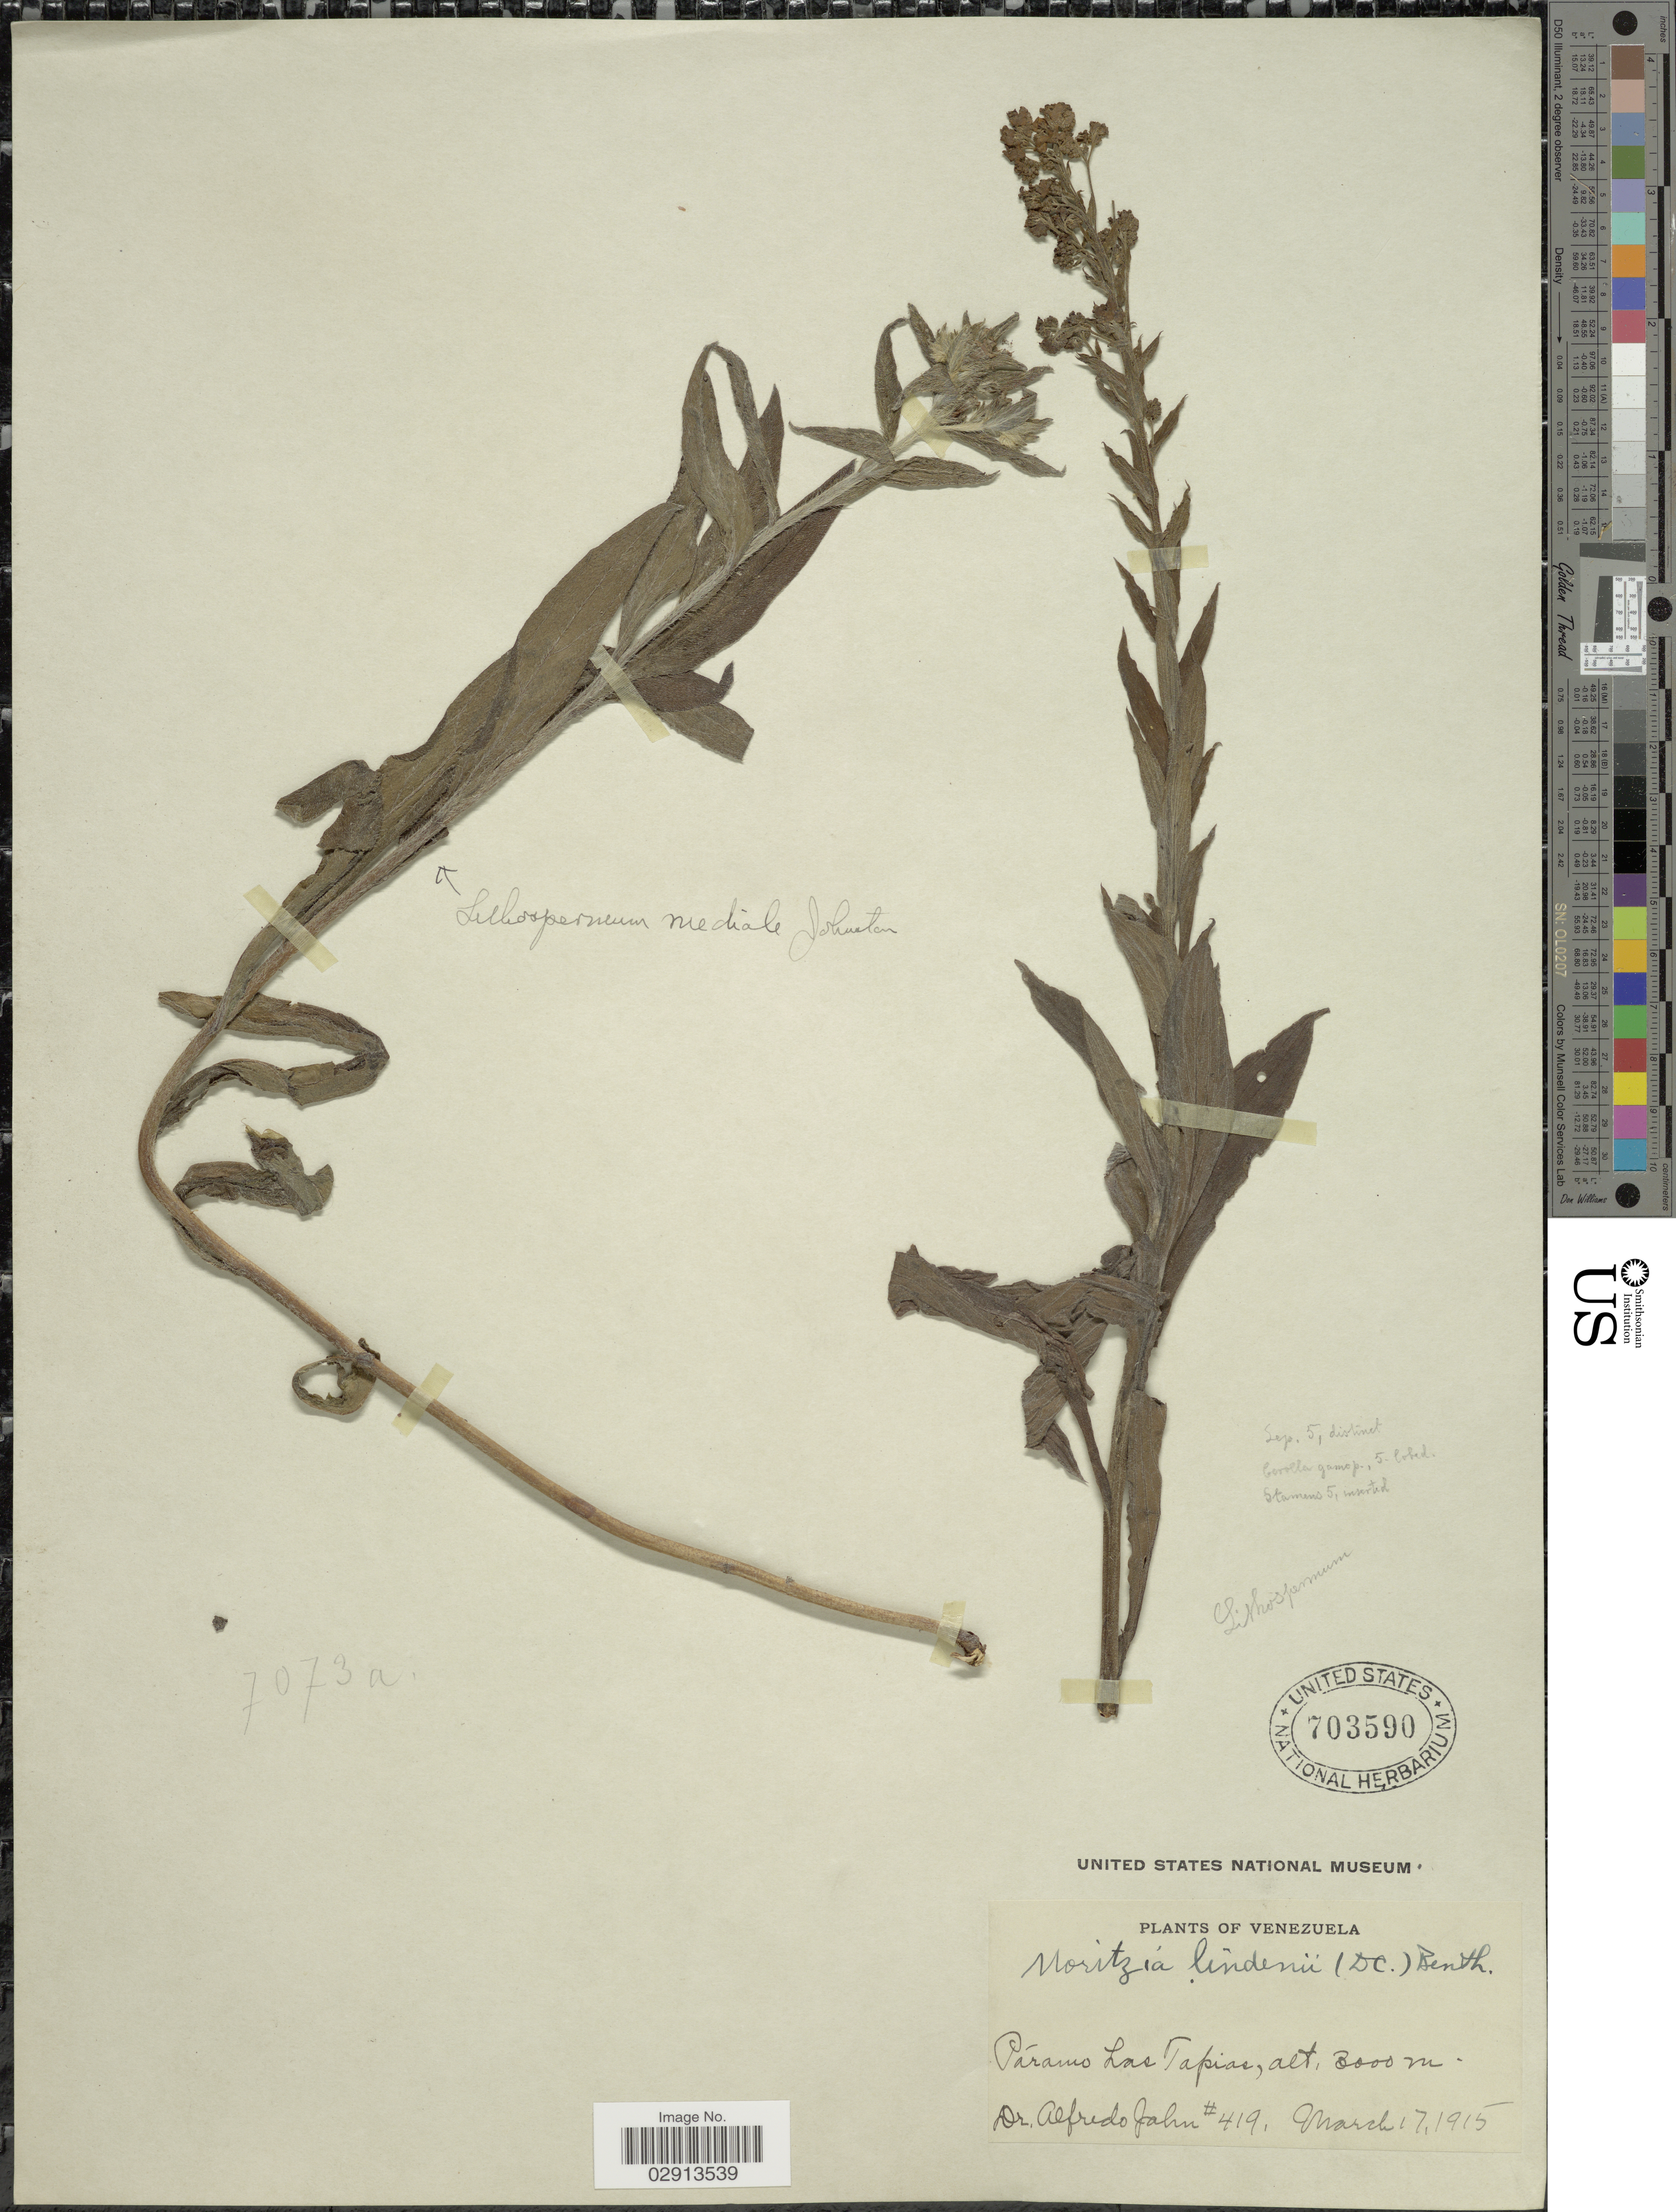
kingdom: Plantae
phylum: Tracheophyta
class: Magnoliopsida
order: Boraginales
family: Boraginaceae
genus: Moritzia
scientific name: Moritzia lindenii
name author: (DC.) Benth.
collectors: A. Jahn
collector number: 419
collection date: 1915-03-17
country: Venezuela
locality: Páramo de Las Tapias.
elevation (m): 3000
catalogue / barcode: US 703590